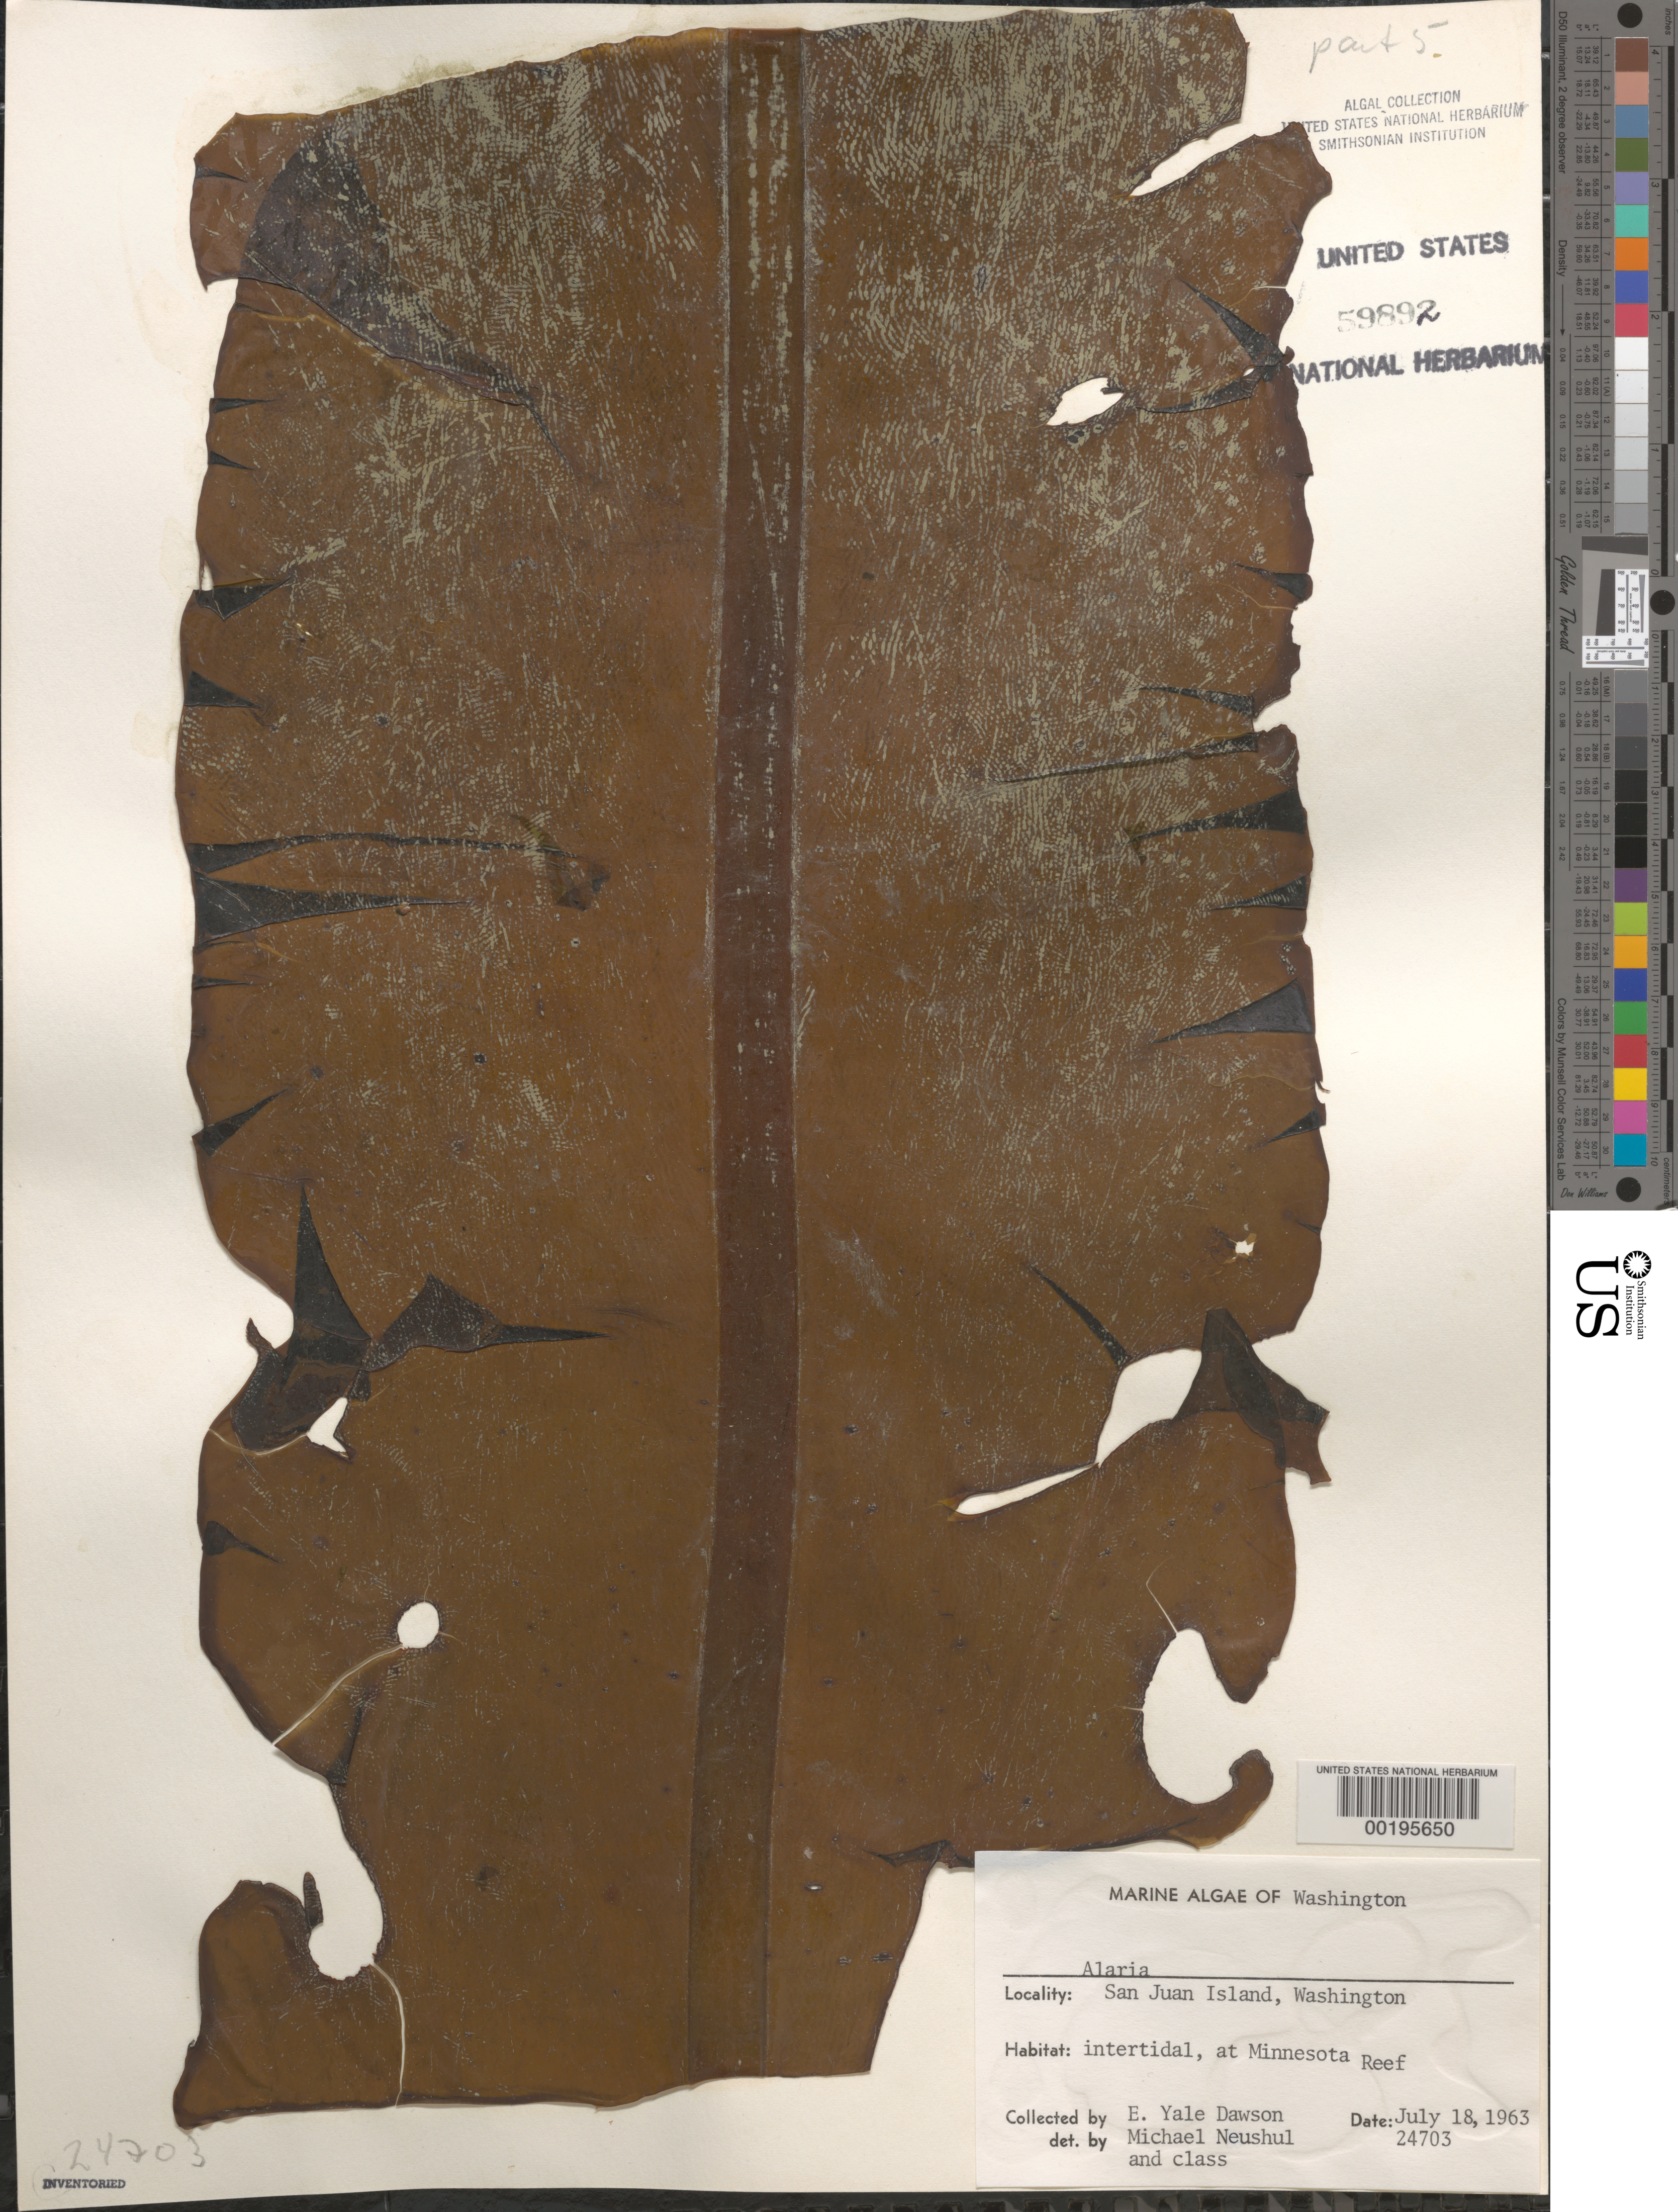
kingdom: Chromista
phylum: Ochrophyta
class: Phaeophyceae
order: Laminariales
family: Alariaceae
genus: Alaria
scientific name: Alaria sp.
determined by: Neushul, M.; et al.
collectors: E. Y. Dawson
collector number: EYD 24703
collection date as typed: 18 Jul 1963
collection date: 1963-07-18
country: United States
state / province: Washington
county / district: San Juan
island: San Juan Island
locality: Minnesota Reef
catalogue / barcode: US 59892